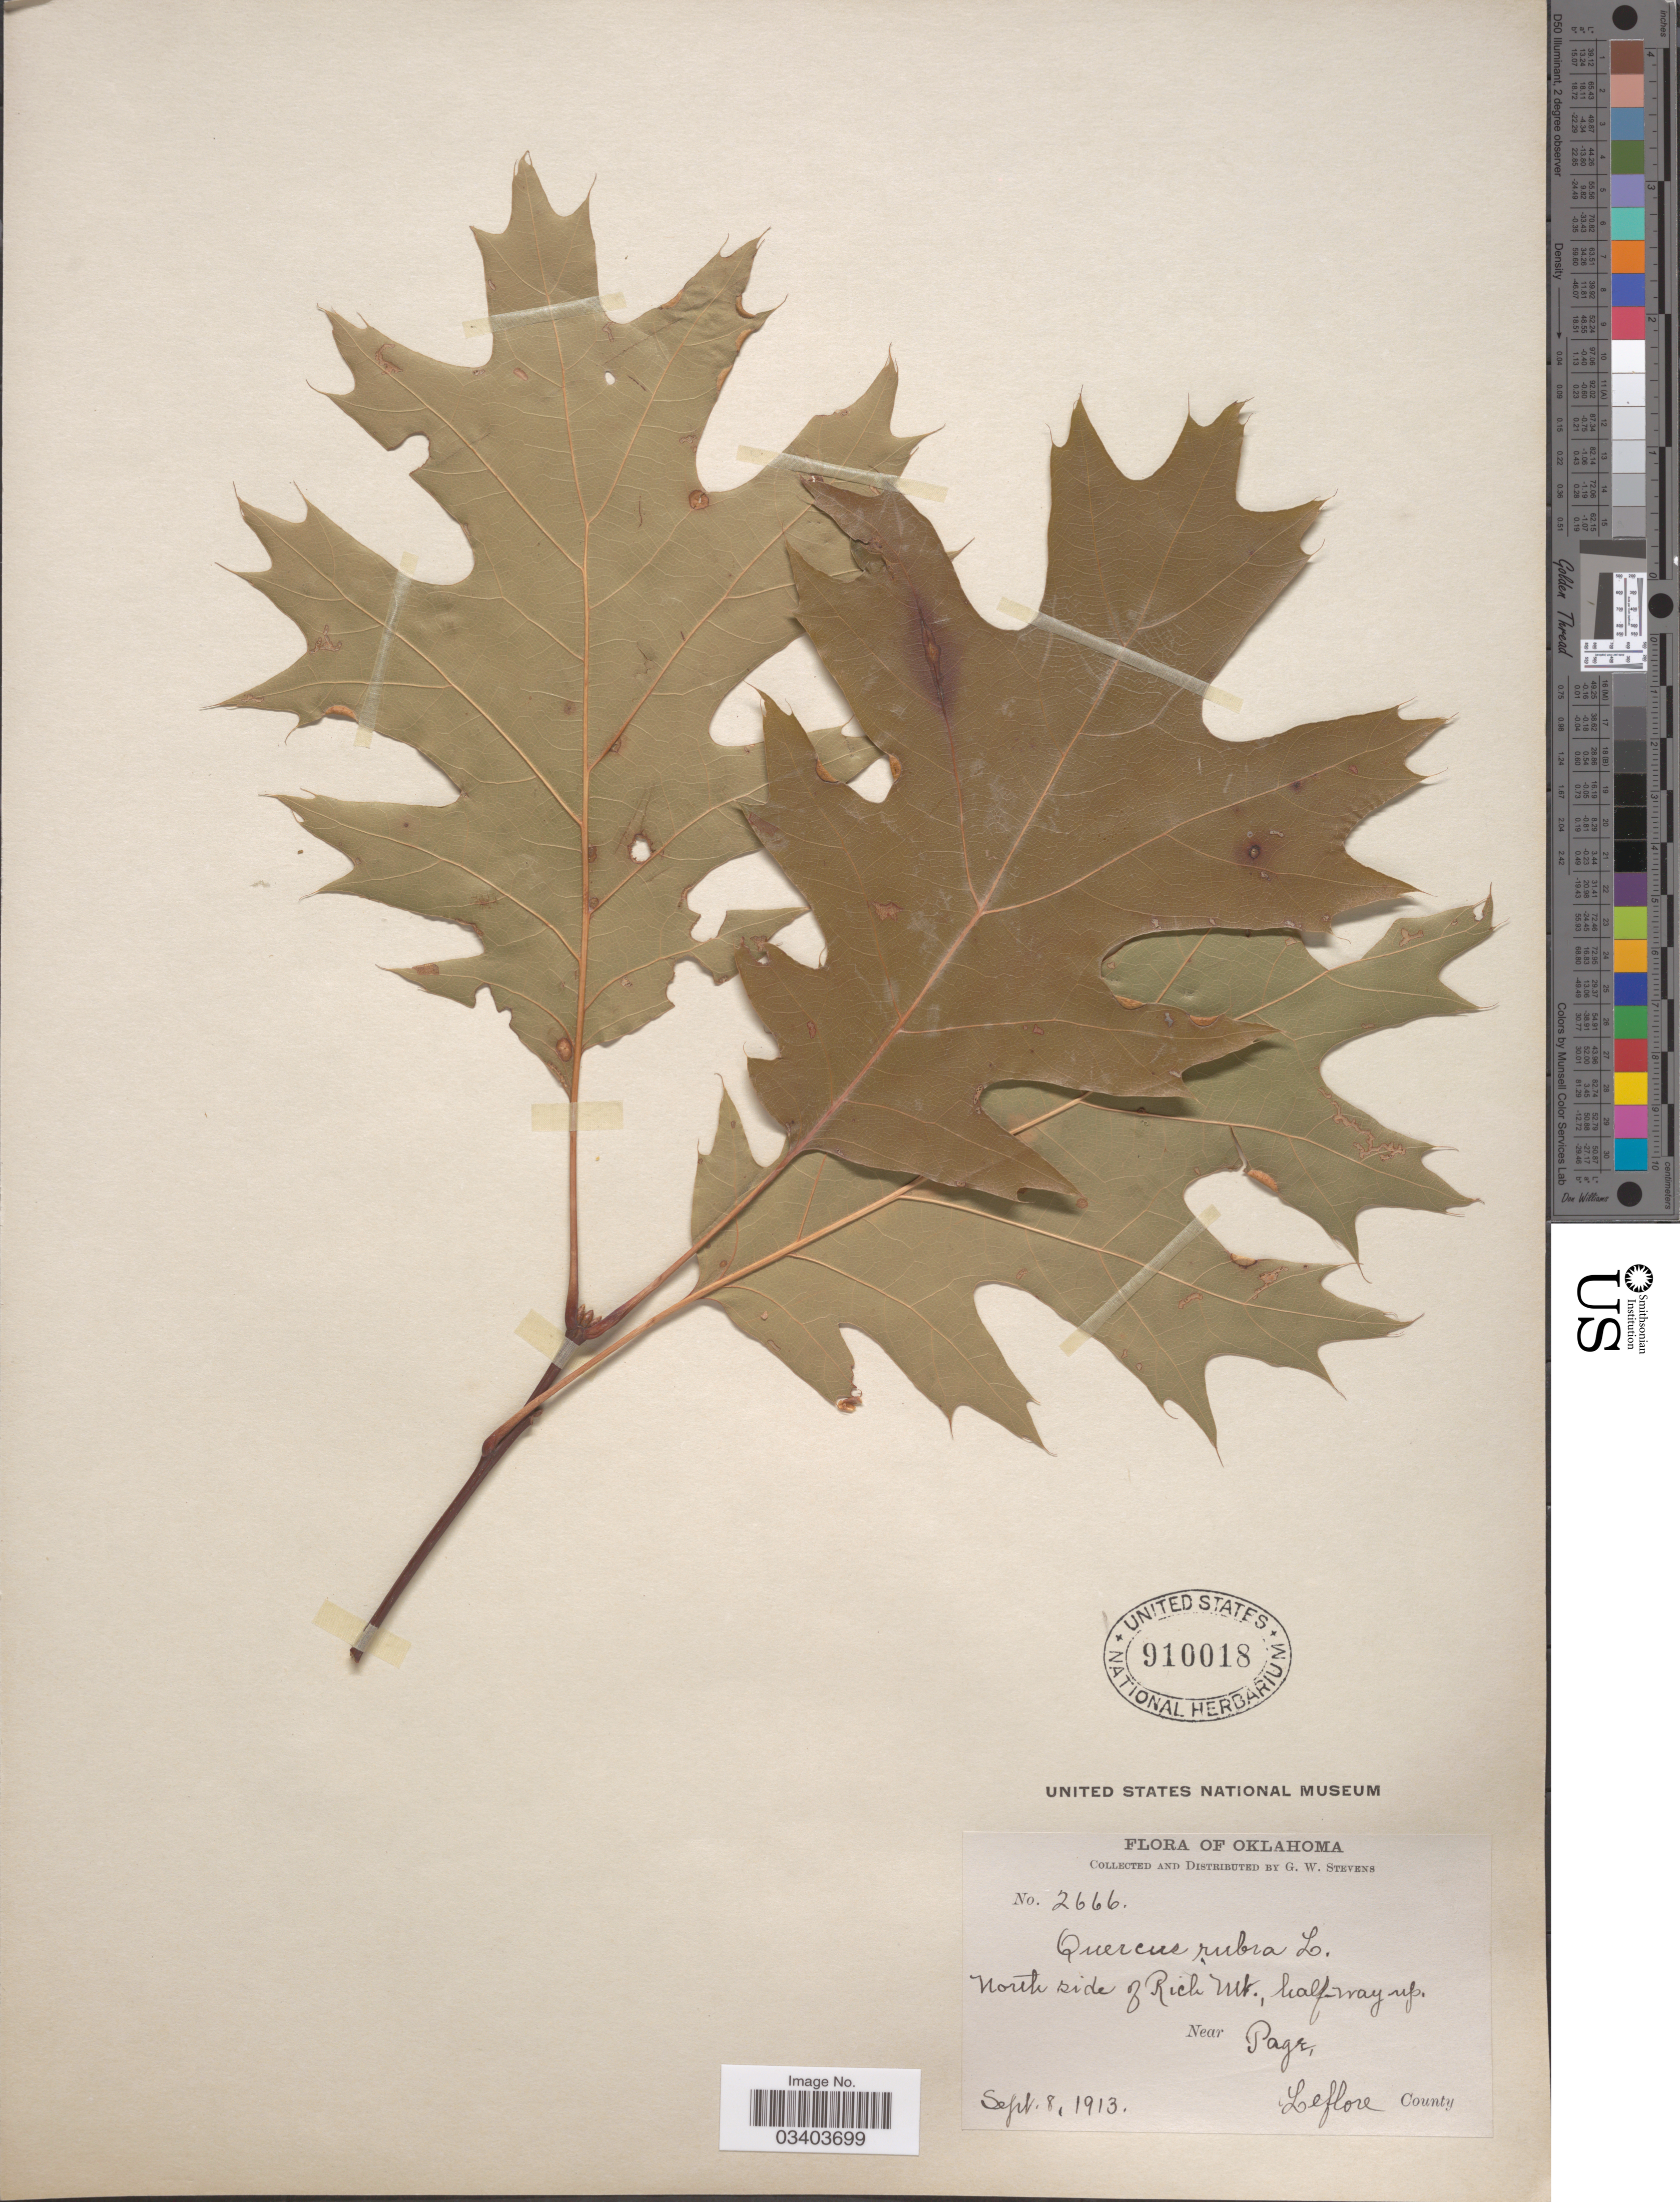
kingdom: Plantae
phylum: Tracheophyta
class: Magnoliopsida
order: Fagales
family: Fagaceae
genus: Quercus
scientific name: Quercus borealis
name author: F. Michx.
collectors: G. W. Stevens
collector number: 2666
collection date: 1913-09-08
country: United States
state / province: Oklahoma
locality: North side of Rich Mt., half-way up near Page, Leflore County.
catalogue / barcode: US 910018